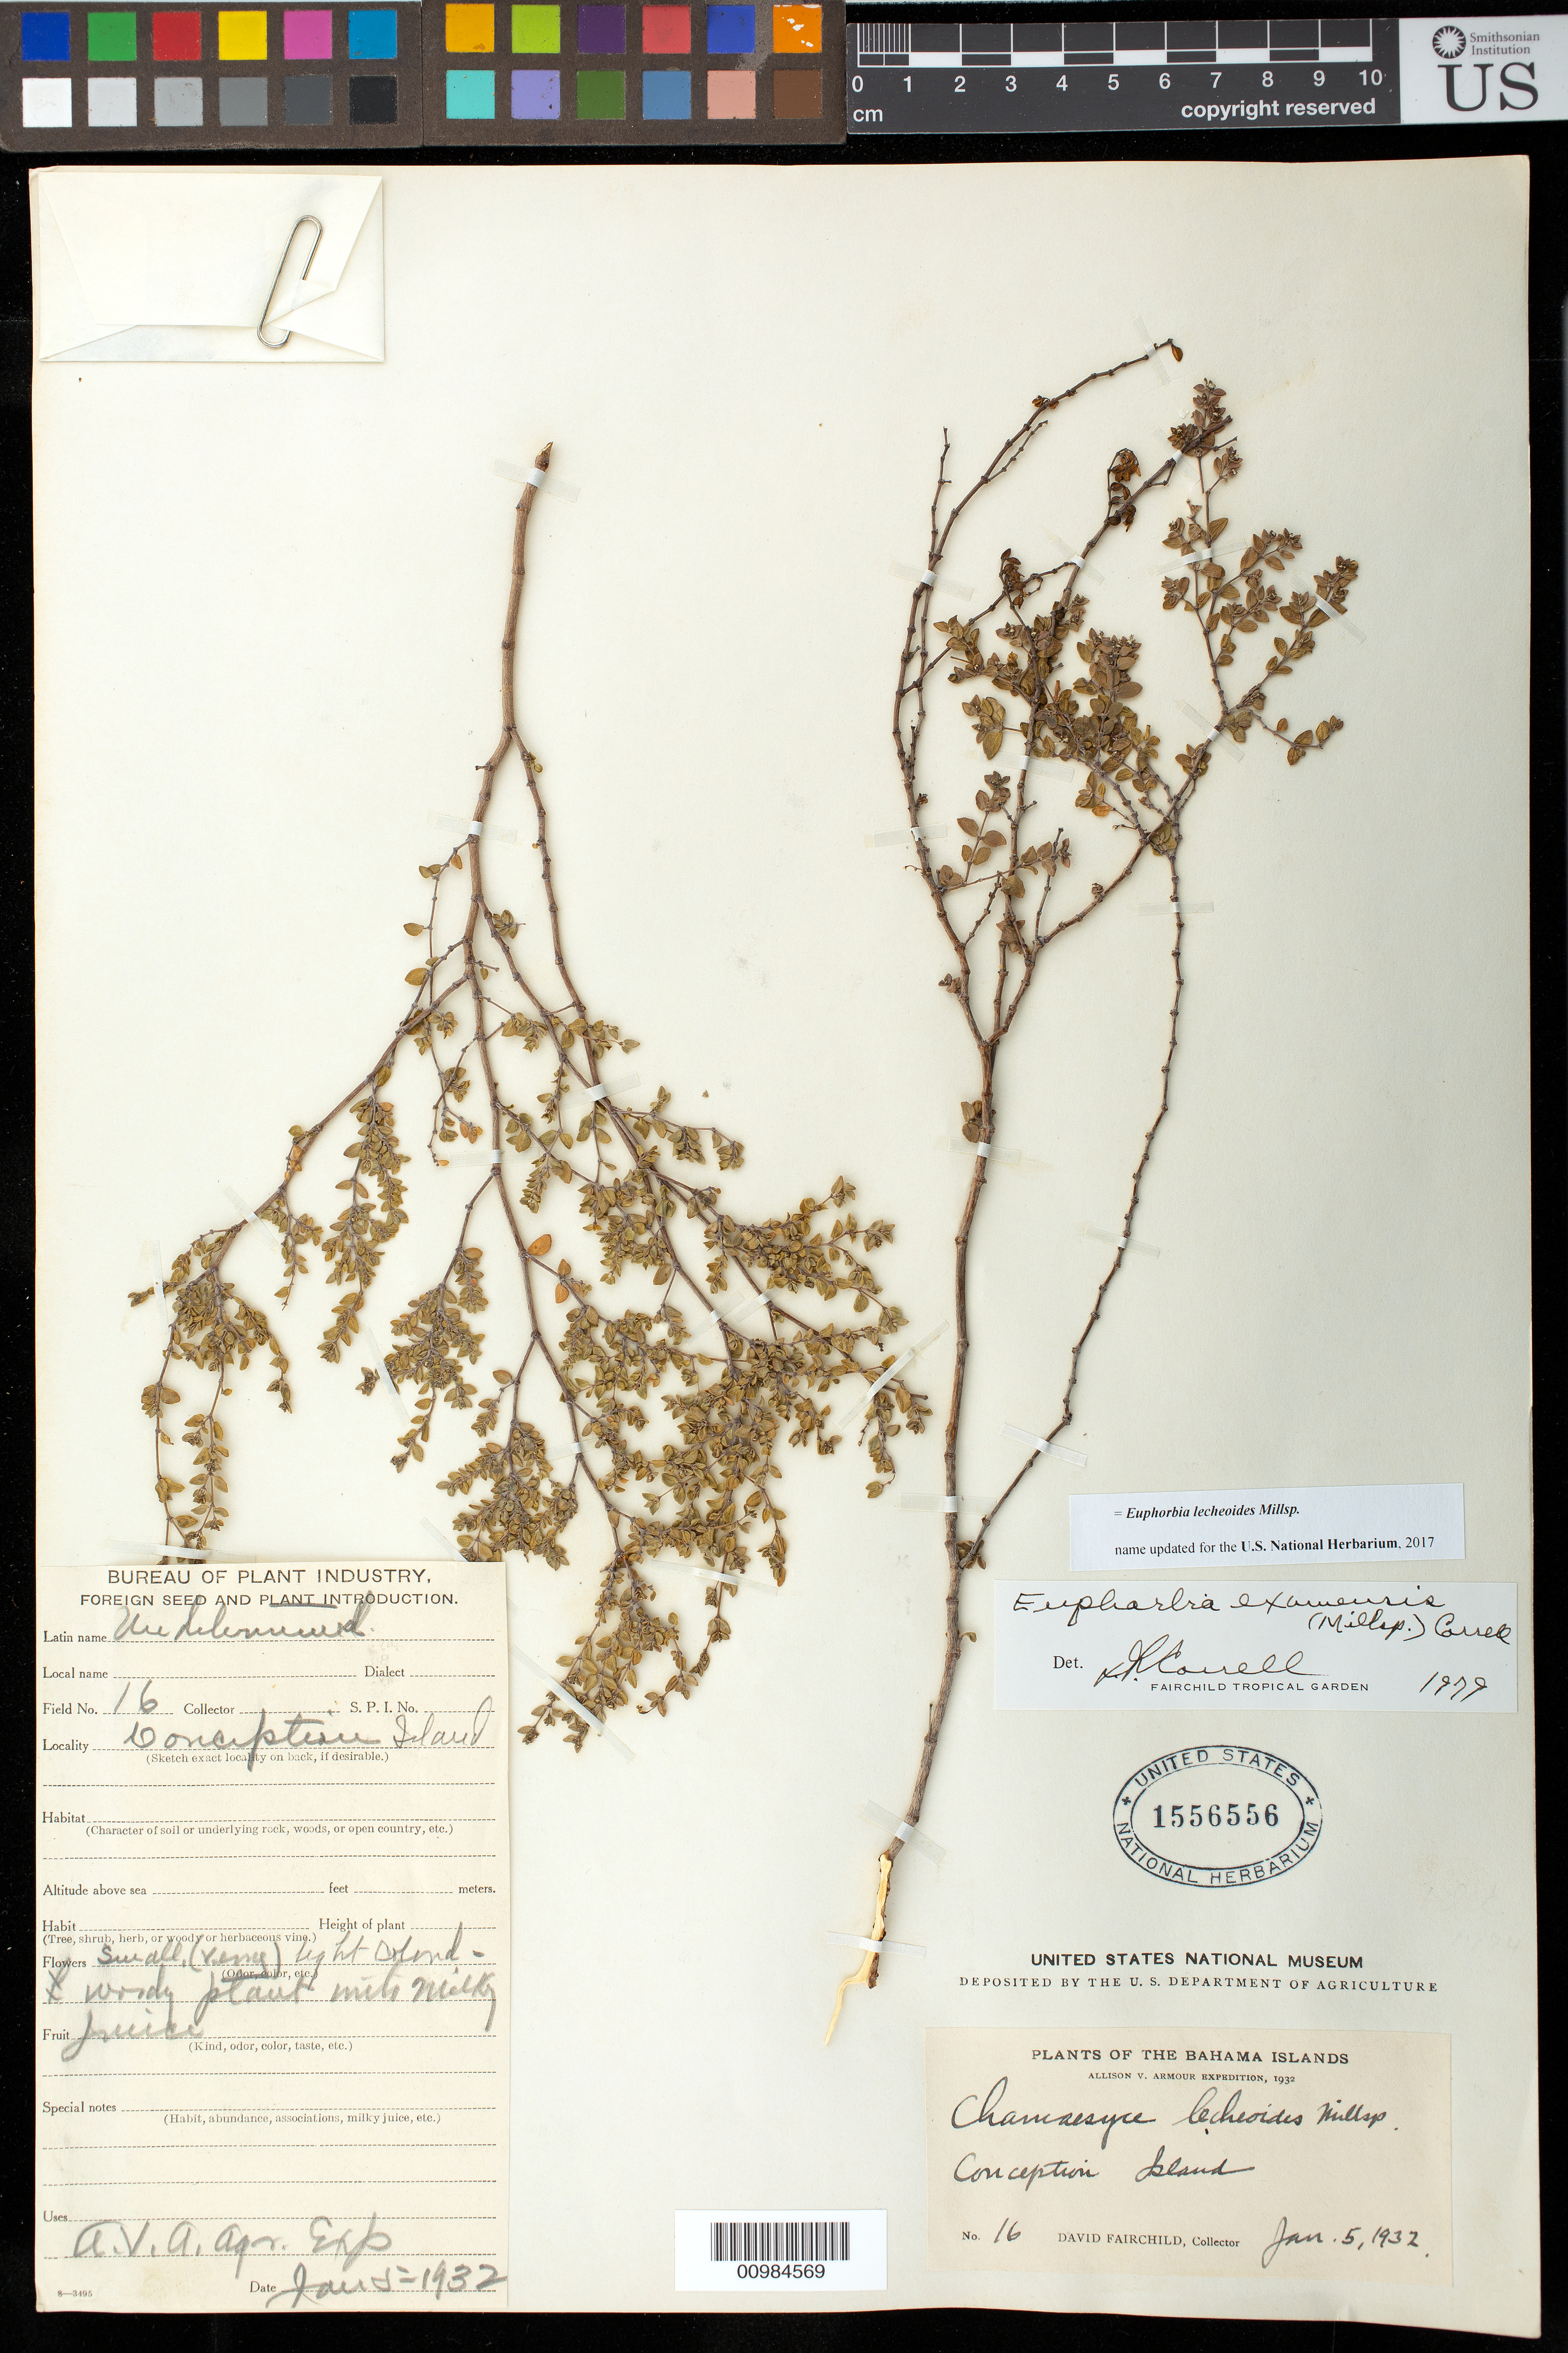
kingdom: Plantae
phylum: Tracheophyta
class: Magnoliopsida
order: Malpighiales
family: Euphorbiaceae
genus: Euphorbia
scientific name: Euphorbia lecheoides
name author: Millsp.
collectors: D. Fairchild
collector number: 16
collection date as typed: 05 Jan 1932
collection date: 1932-01-05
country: Bahamas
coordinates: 0 N, 0 E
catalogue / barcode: US 1556556